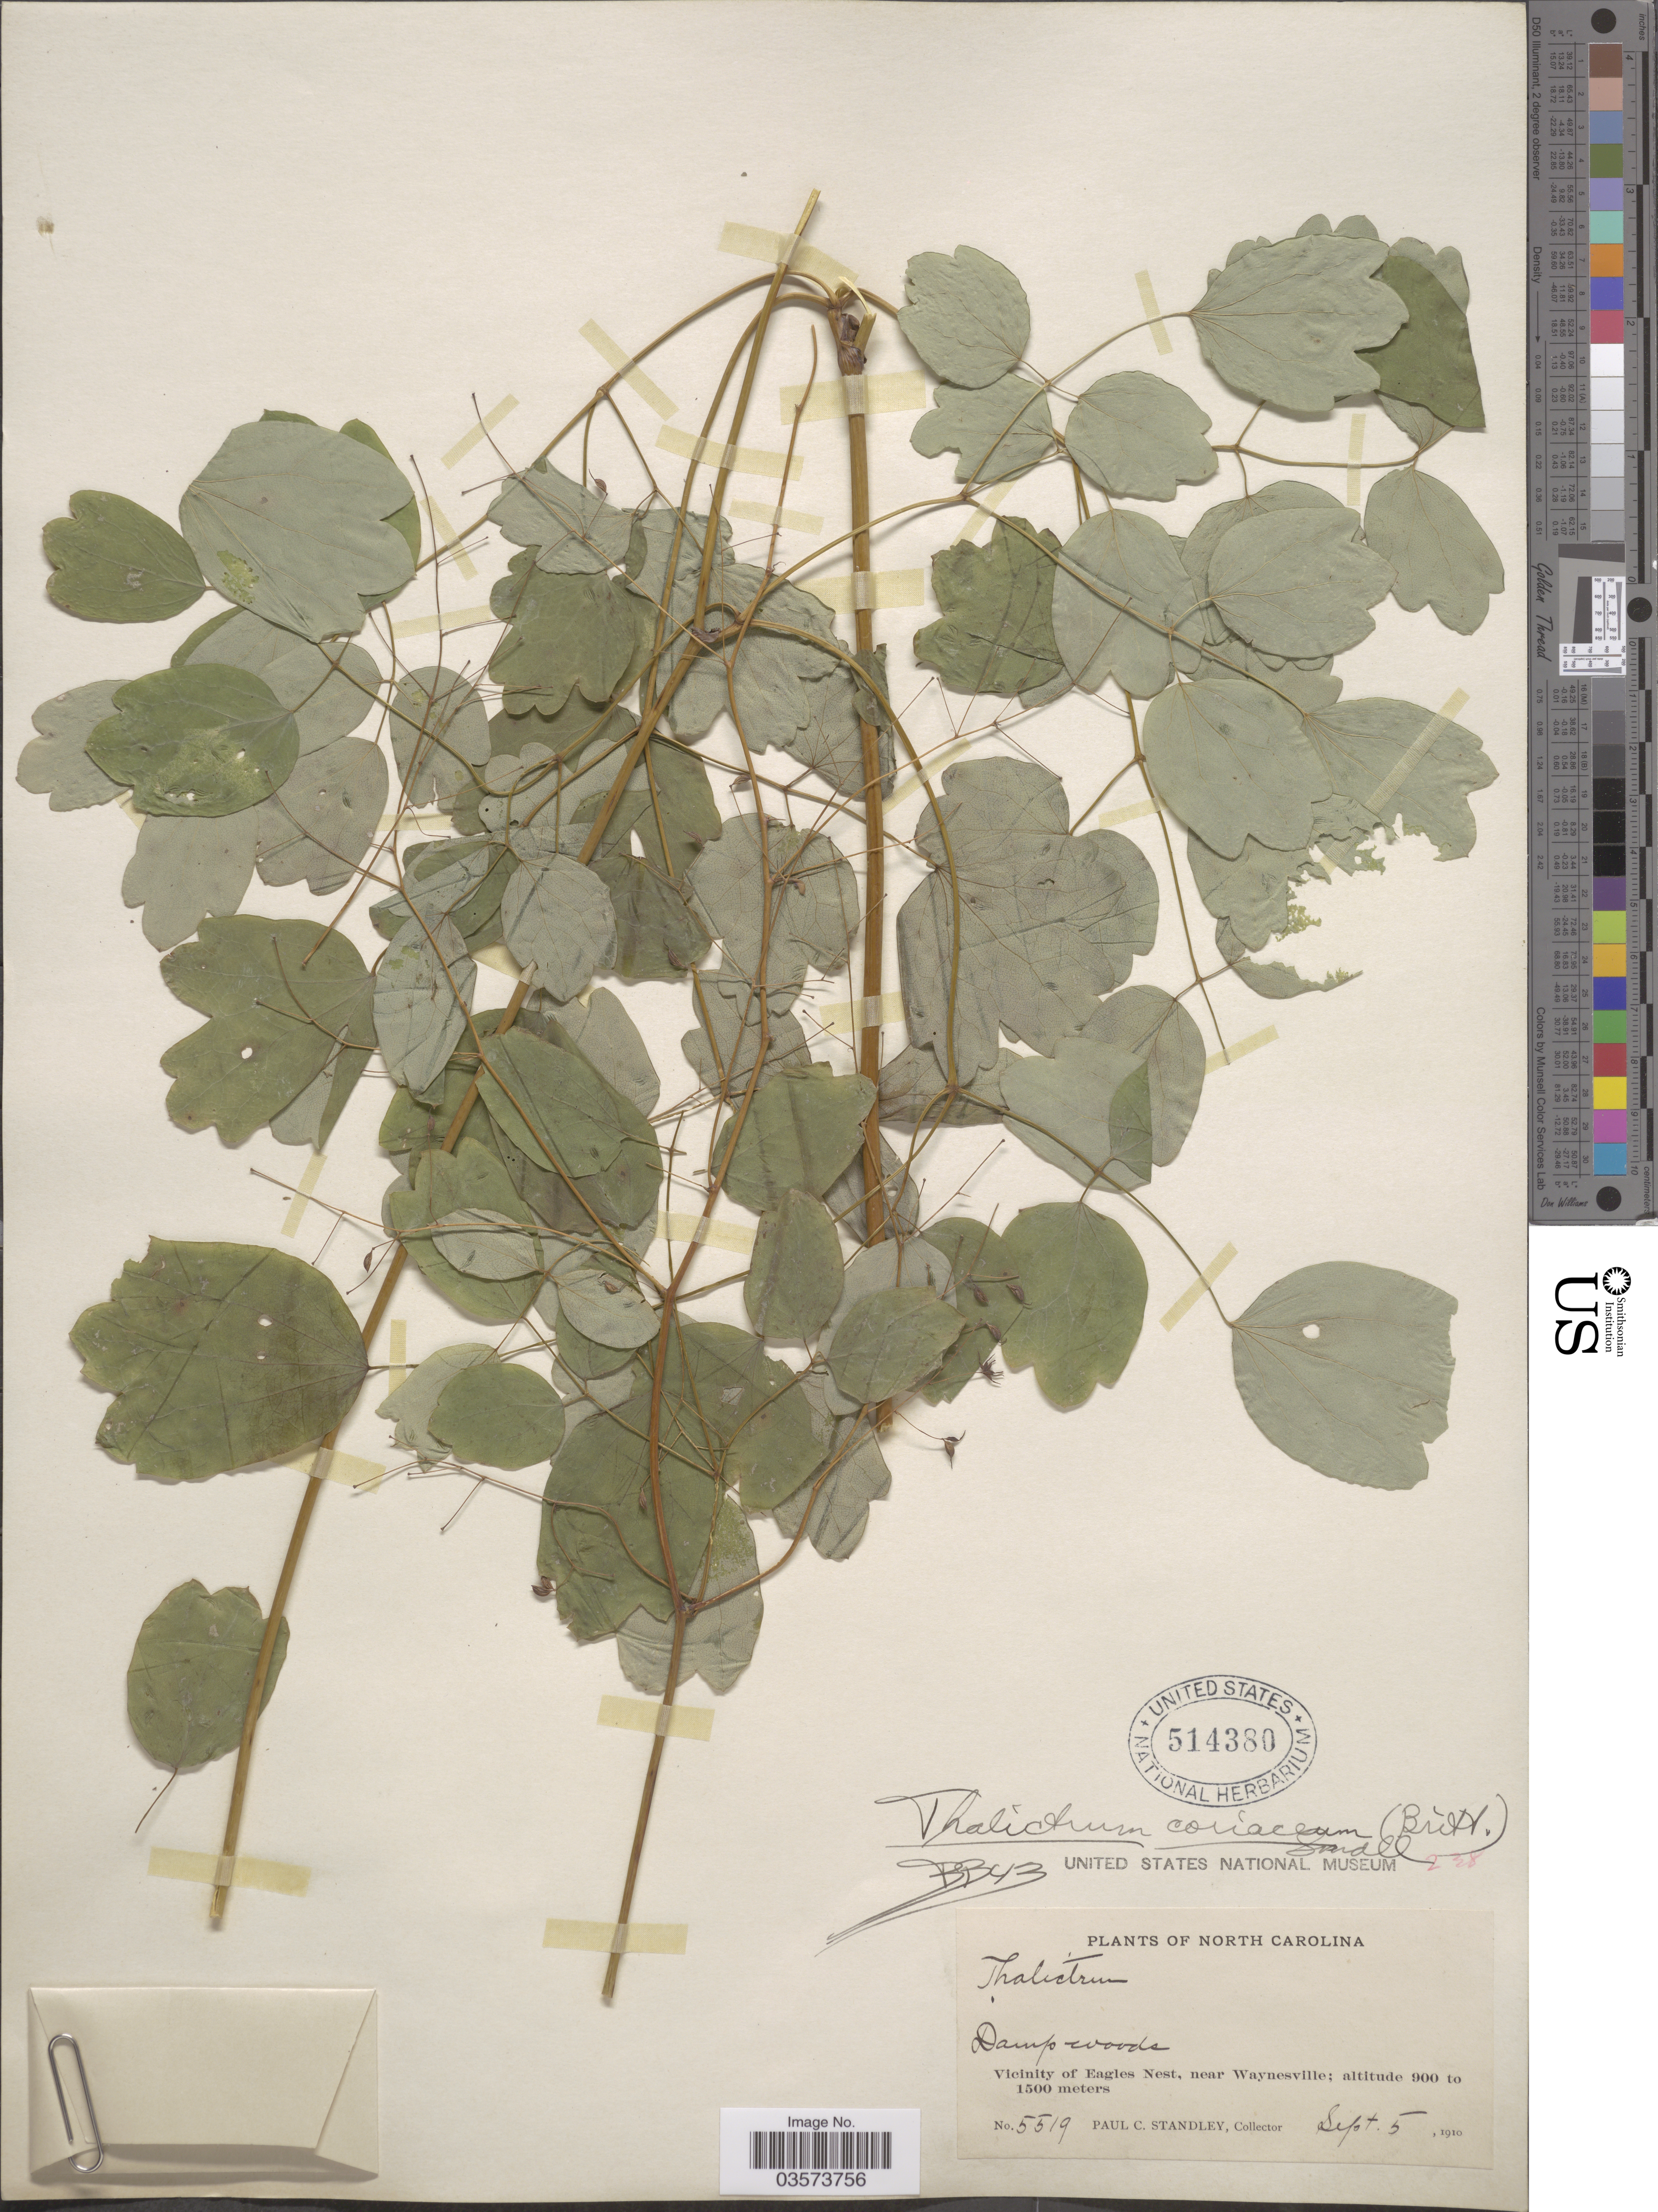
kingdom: Plantae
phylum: Tracheophyta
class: Magnoliopsida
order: Ranunculales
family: Ranunculaceae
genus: Thalictrum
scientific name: Thalictrum coriaceum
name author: (Britton) Small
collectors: P. C. Standley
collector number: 5519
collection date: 1910-09-05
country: United States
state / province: North Carolina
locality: Damp woods. Vicinity of Eagles Nest, near Waynesville.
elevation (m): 900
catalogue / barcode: US 514380